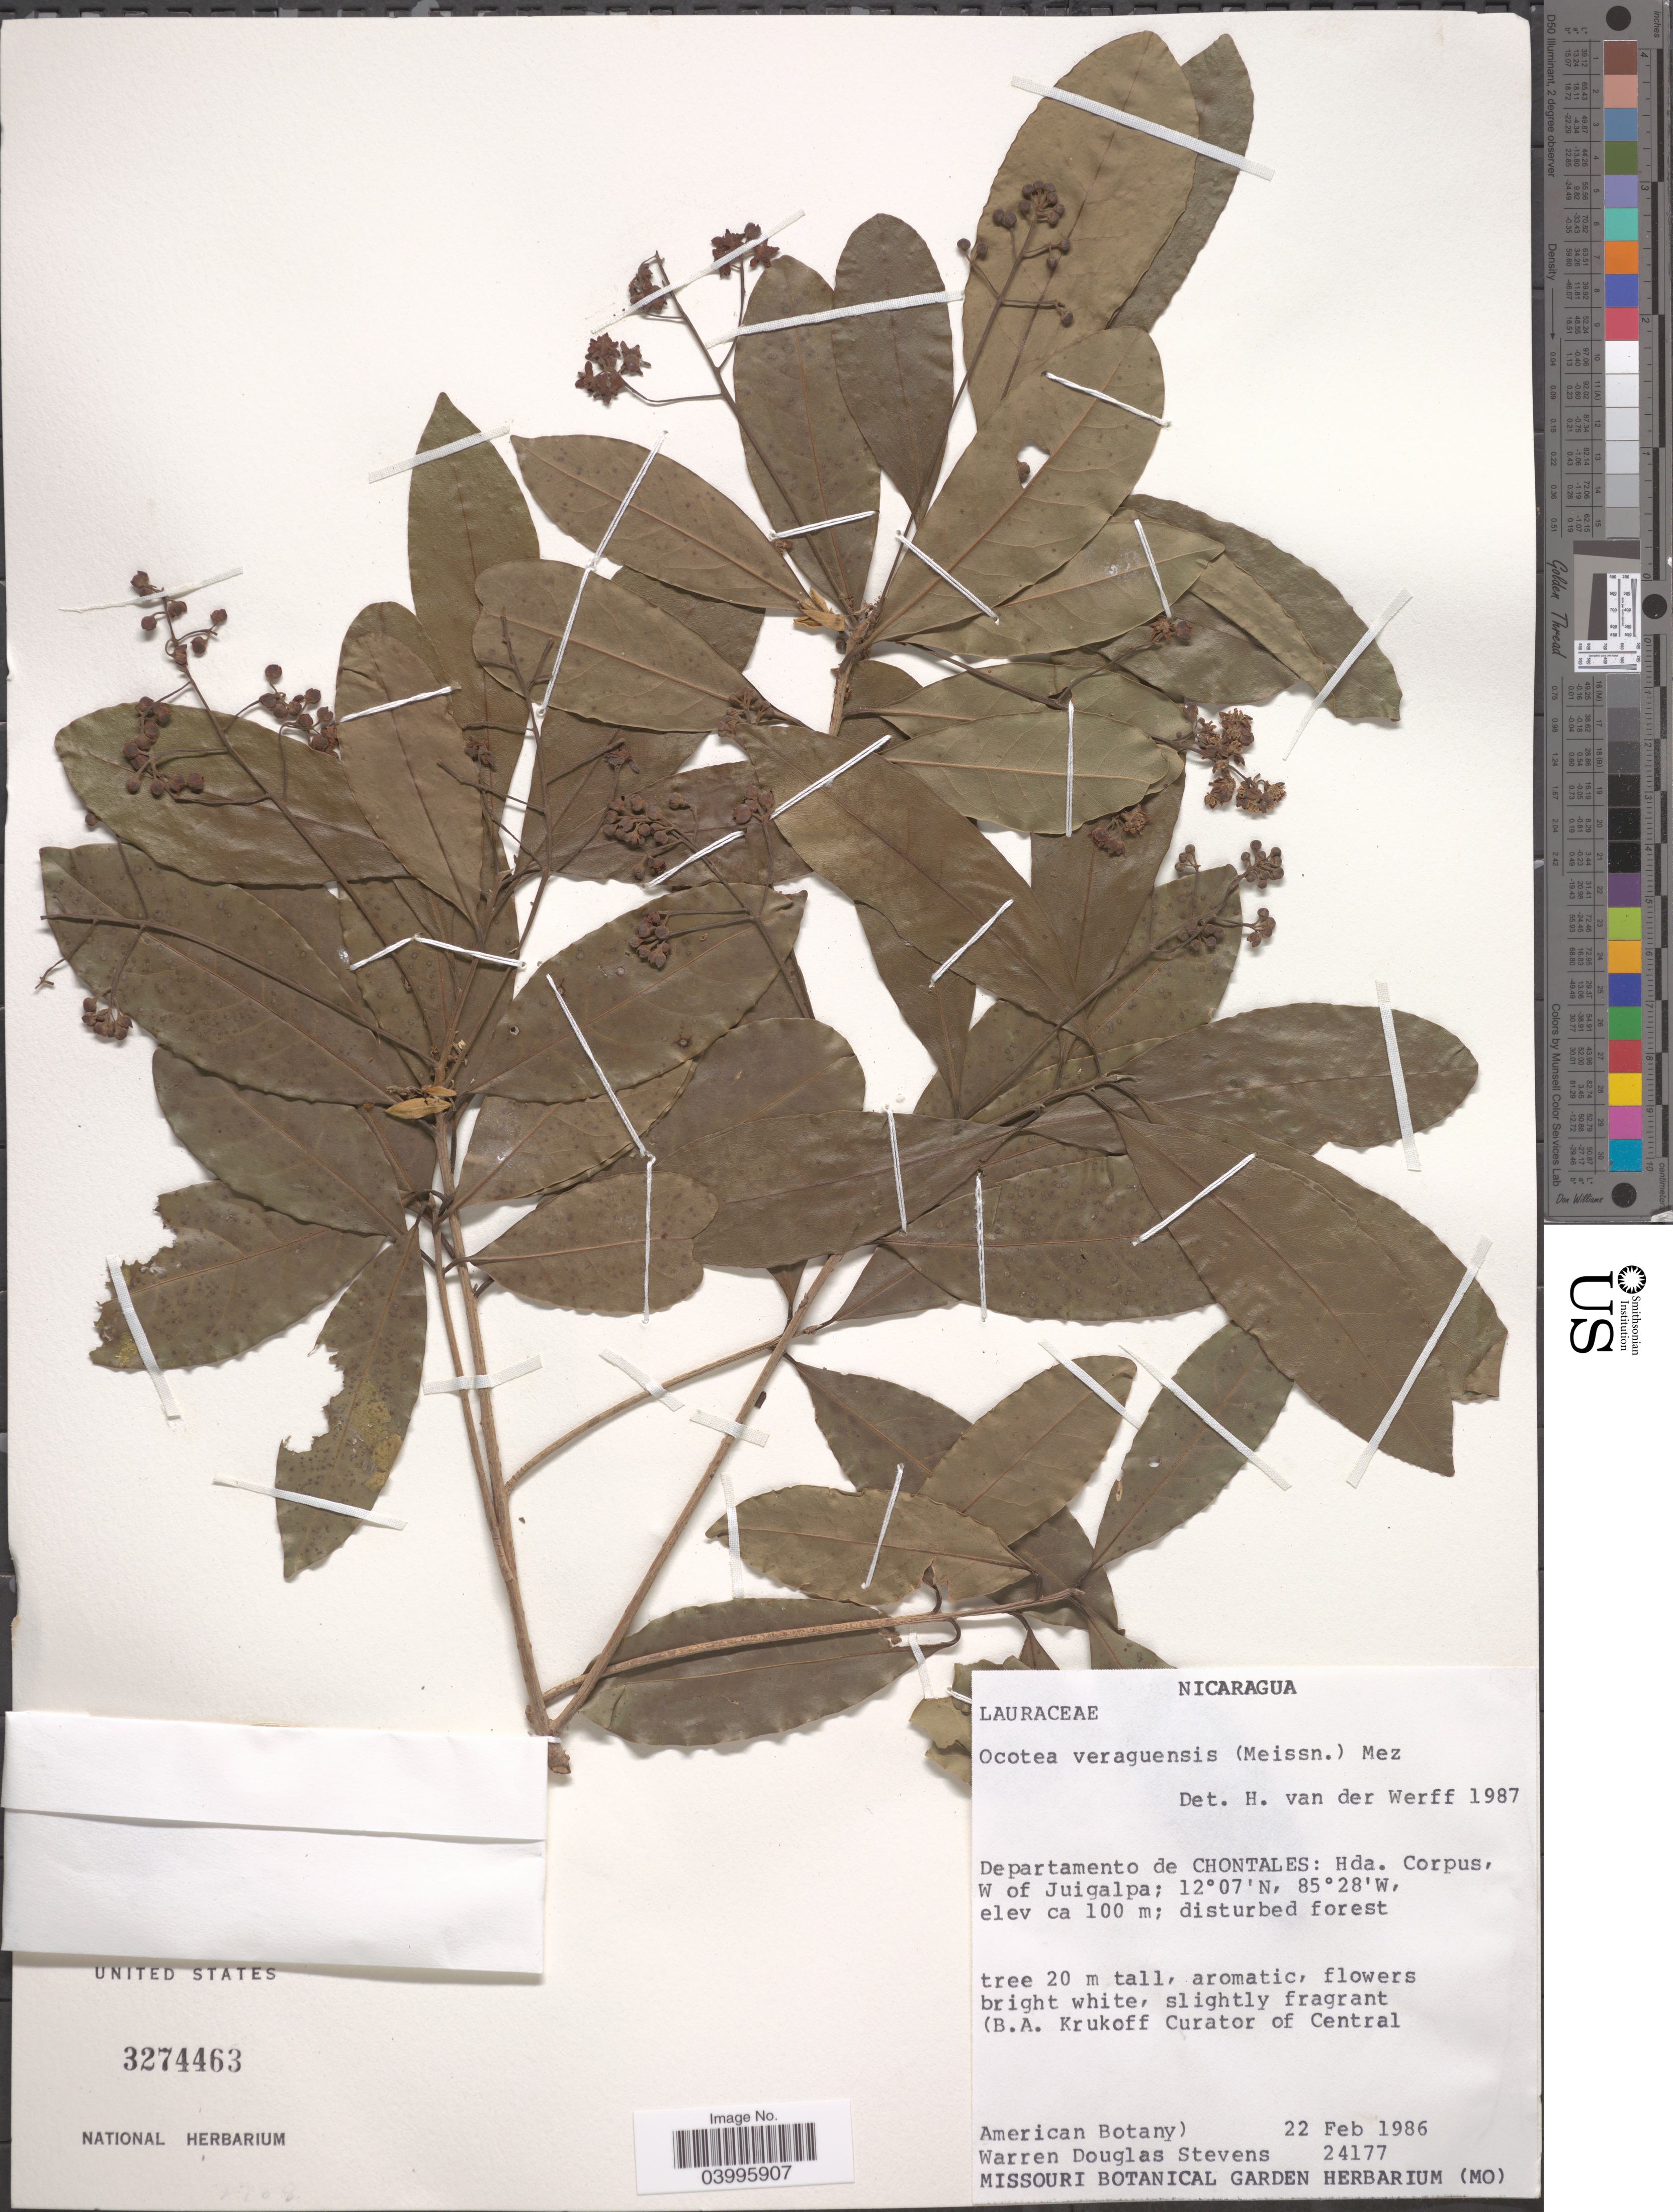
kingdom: Plantae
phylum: Tracheophyta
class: Magnoliopsida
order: Laurales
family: Lauraceae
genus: Ocotea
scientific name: Ocotea veraguensis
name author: (Meisn.) Mez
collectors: W. D. Stevens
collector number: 24177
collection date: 1986-02-22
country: Nicaragua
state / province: Chontales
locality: Departamento de Chontales: Hda. Corpus, W of Juigalpa.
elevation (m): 100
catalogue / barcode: US 3274463